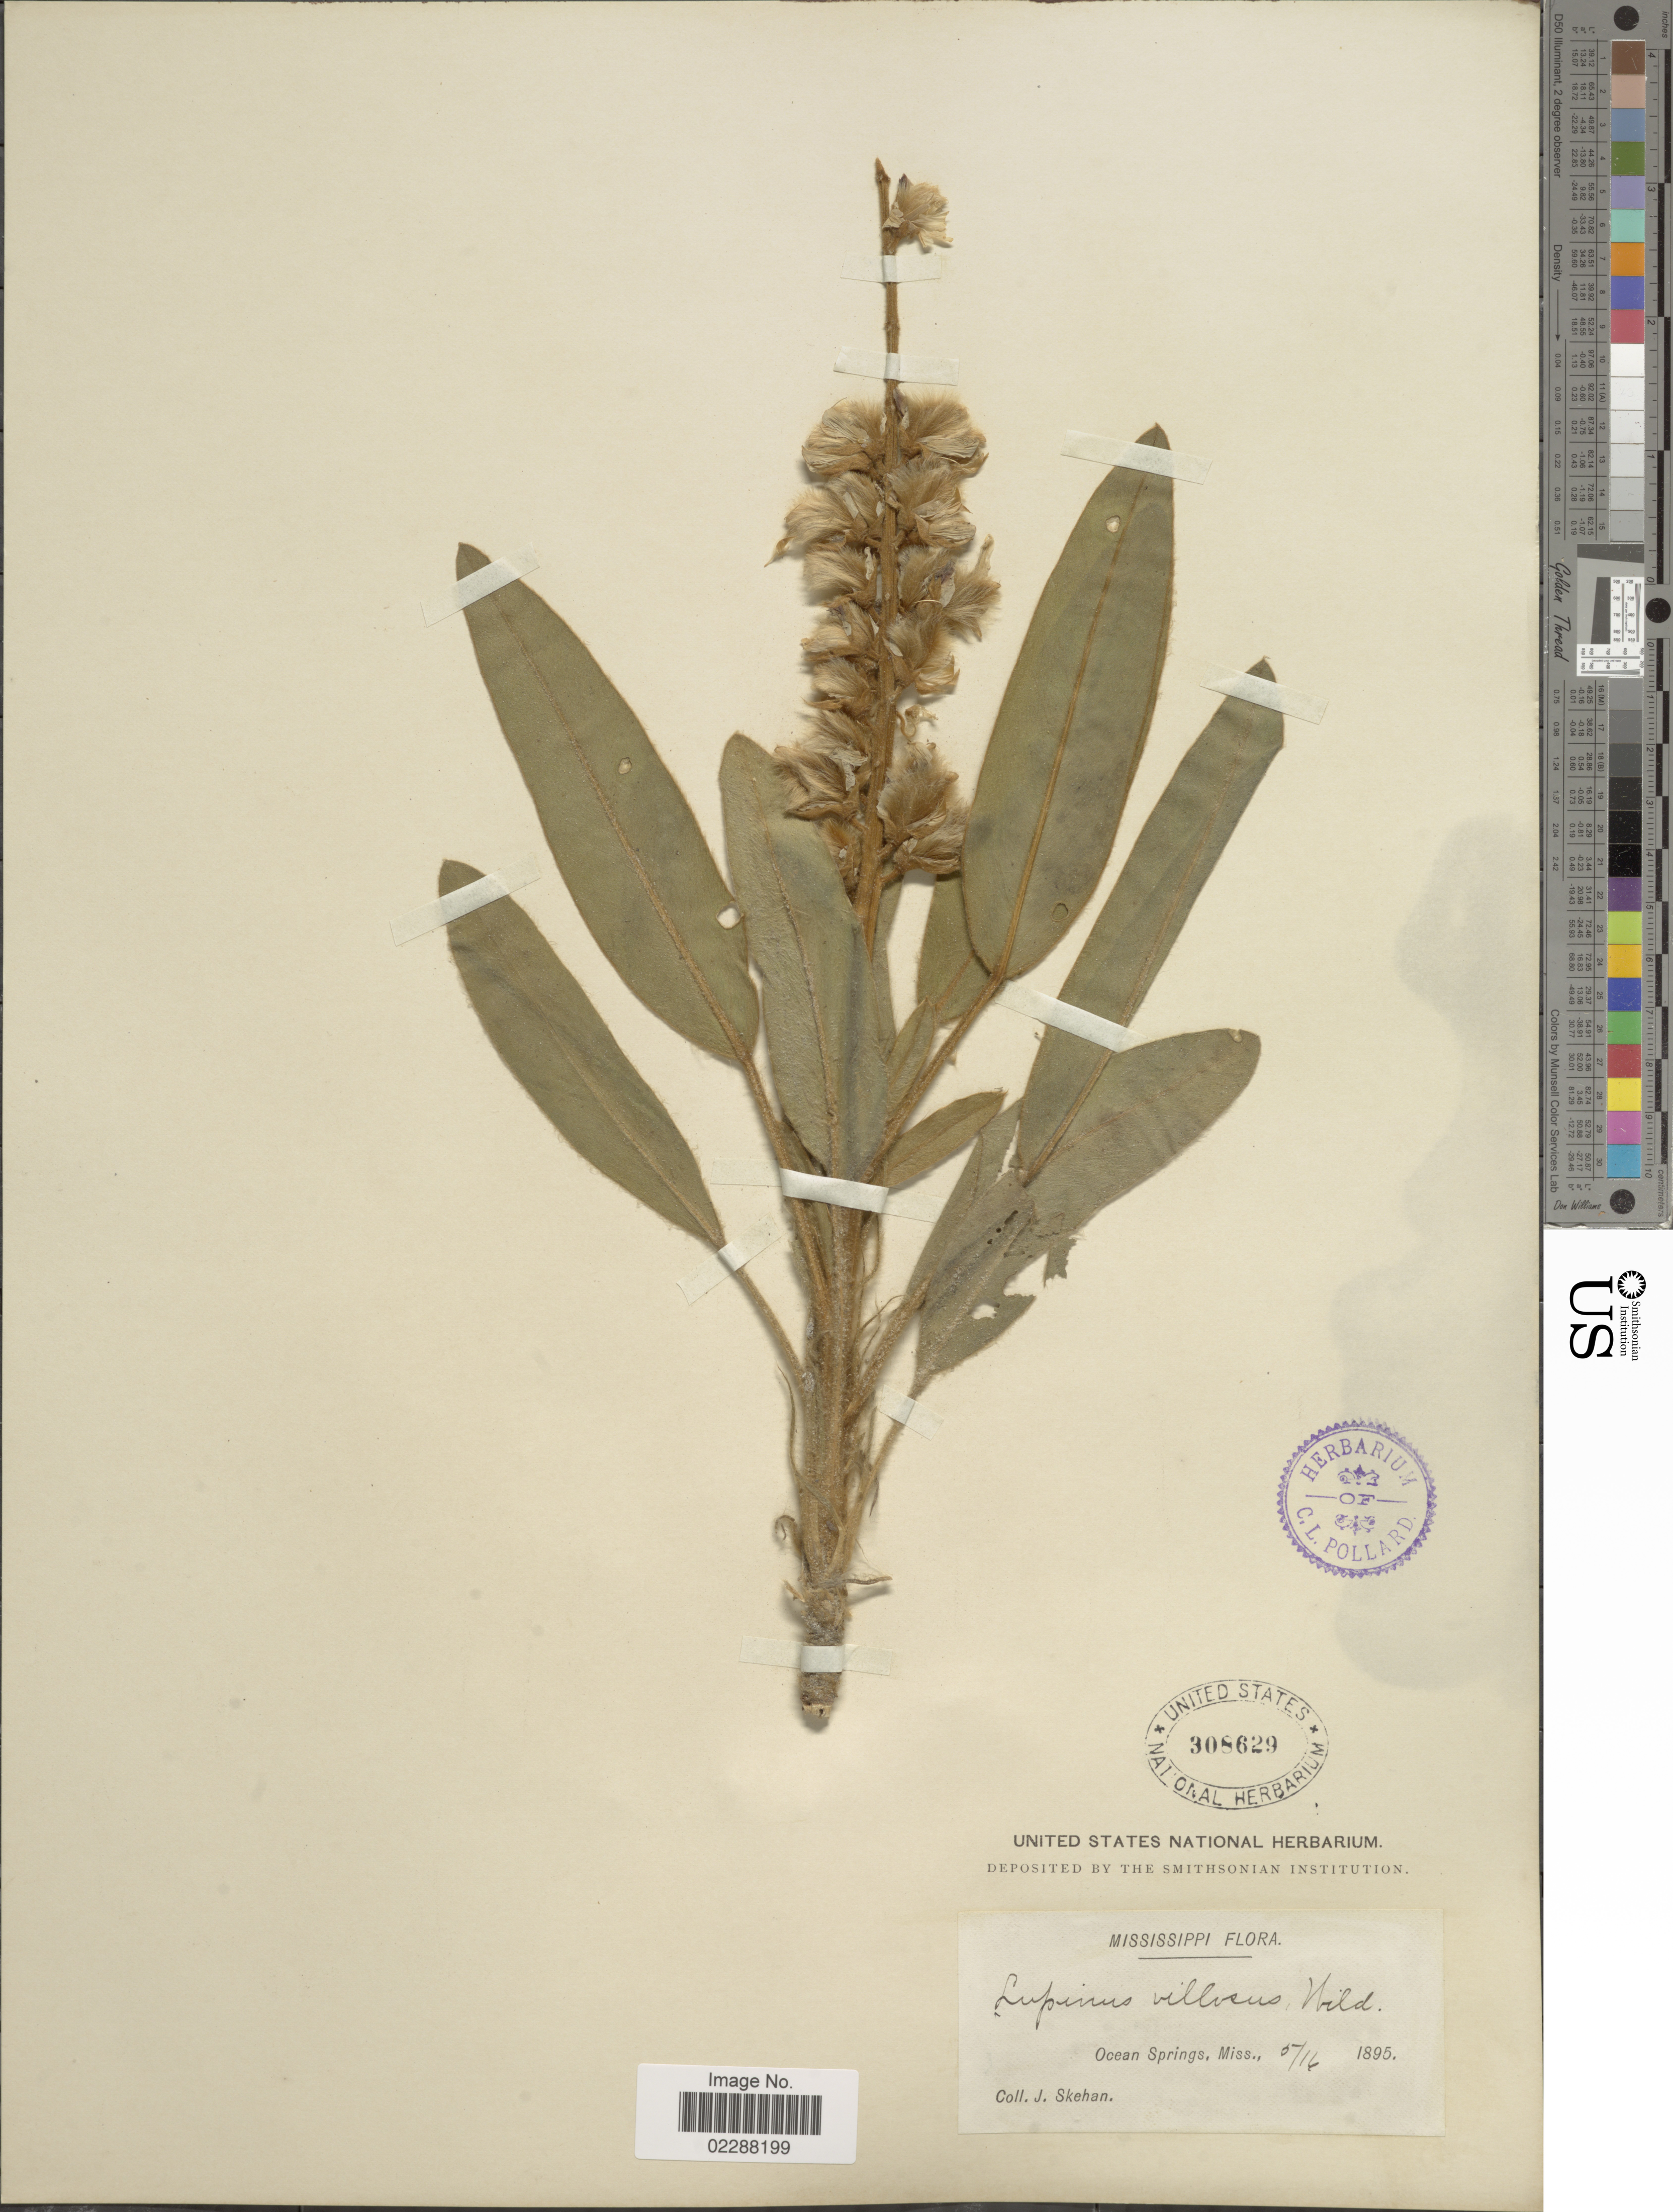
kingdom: Plantae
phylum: Tracheophyta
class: Magnoliopsida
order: Fabales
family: Fabaceae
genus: Lupinus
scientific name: Lupinus villosus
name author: Willd.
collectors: J. Skehan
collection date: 1895-05-16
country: United States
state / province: Mississippi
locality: Ocean Springs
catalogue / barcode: US 308629